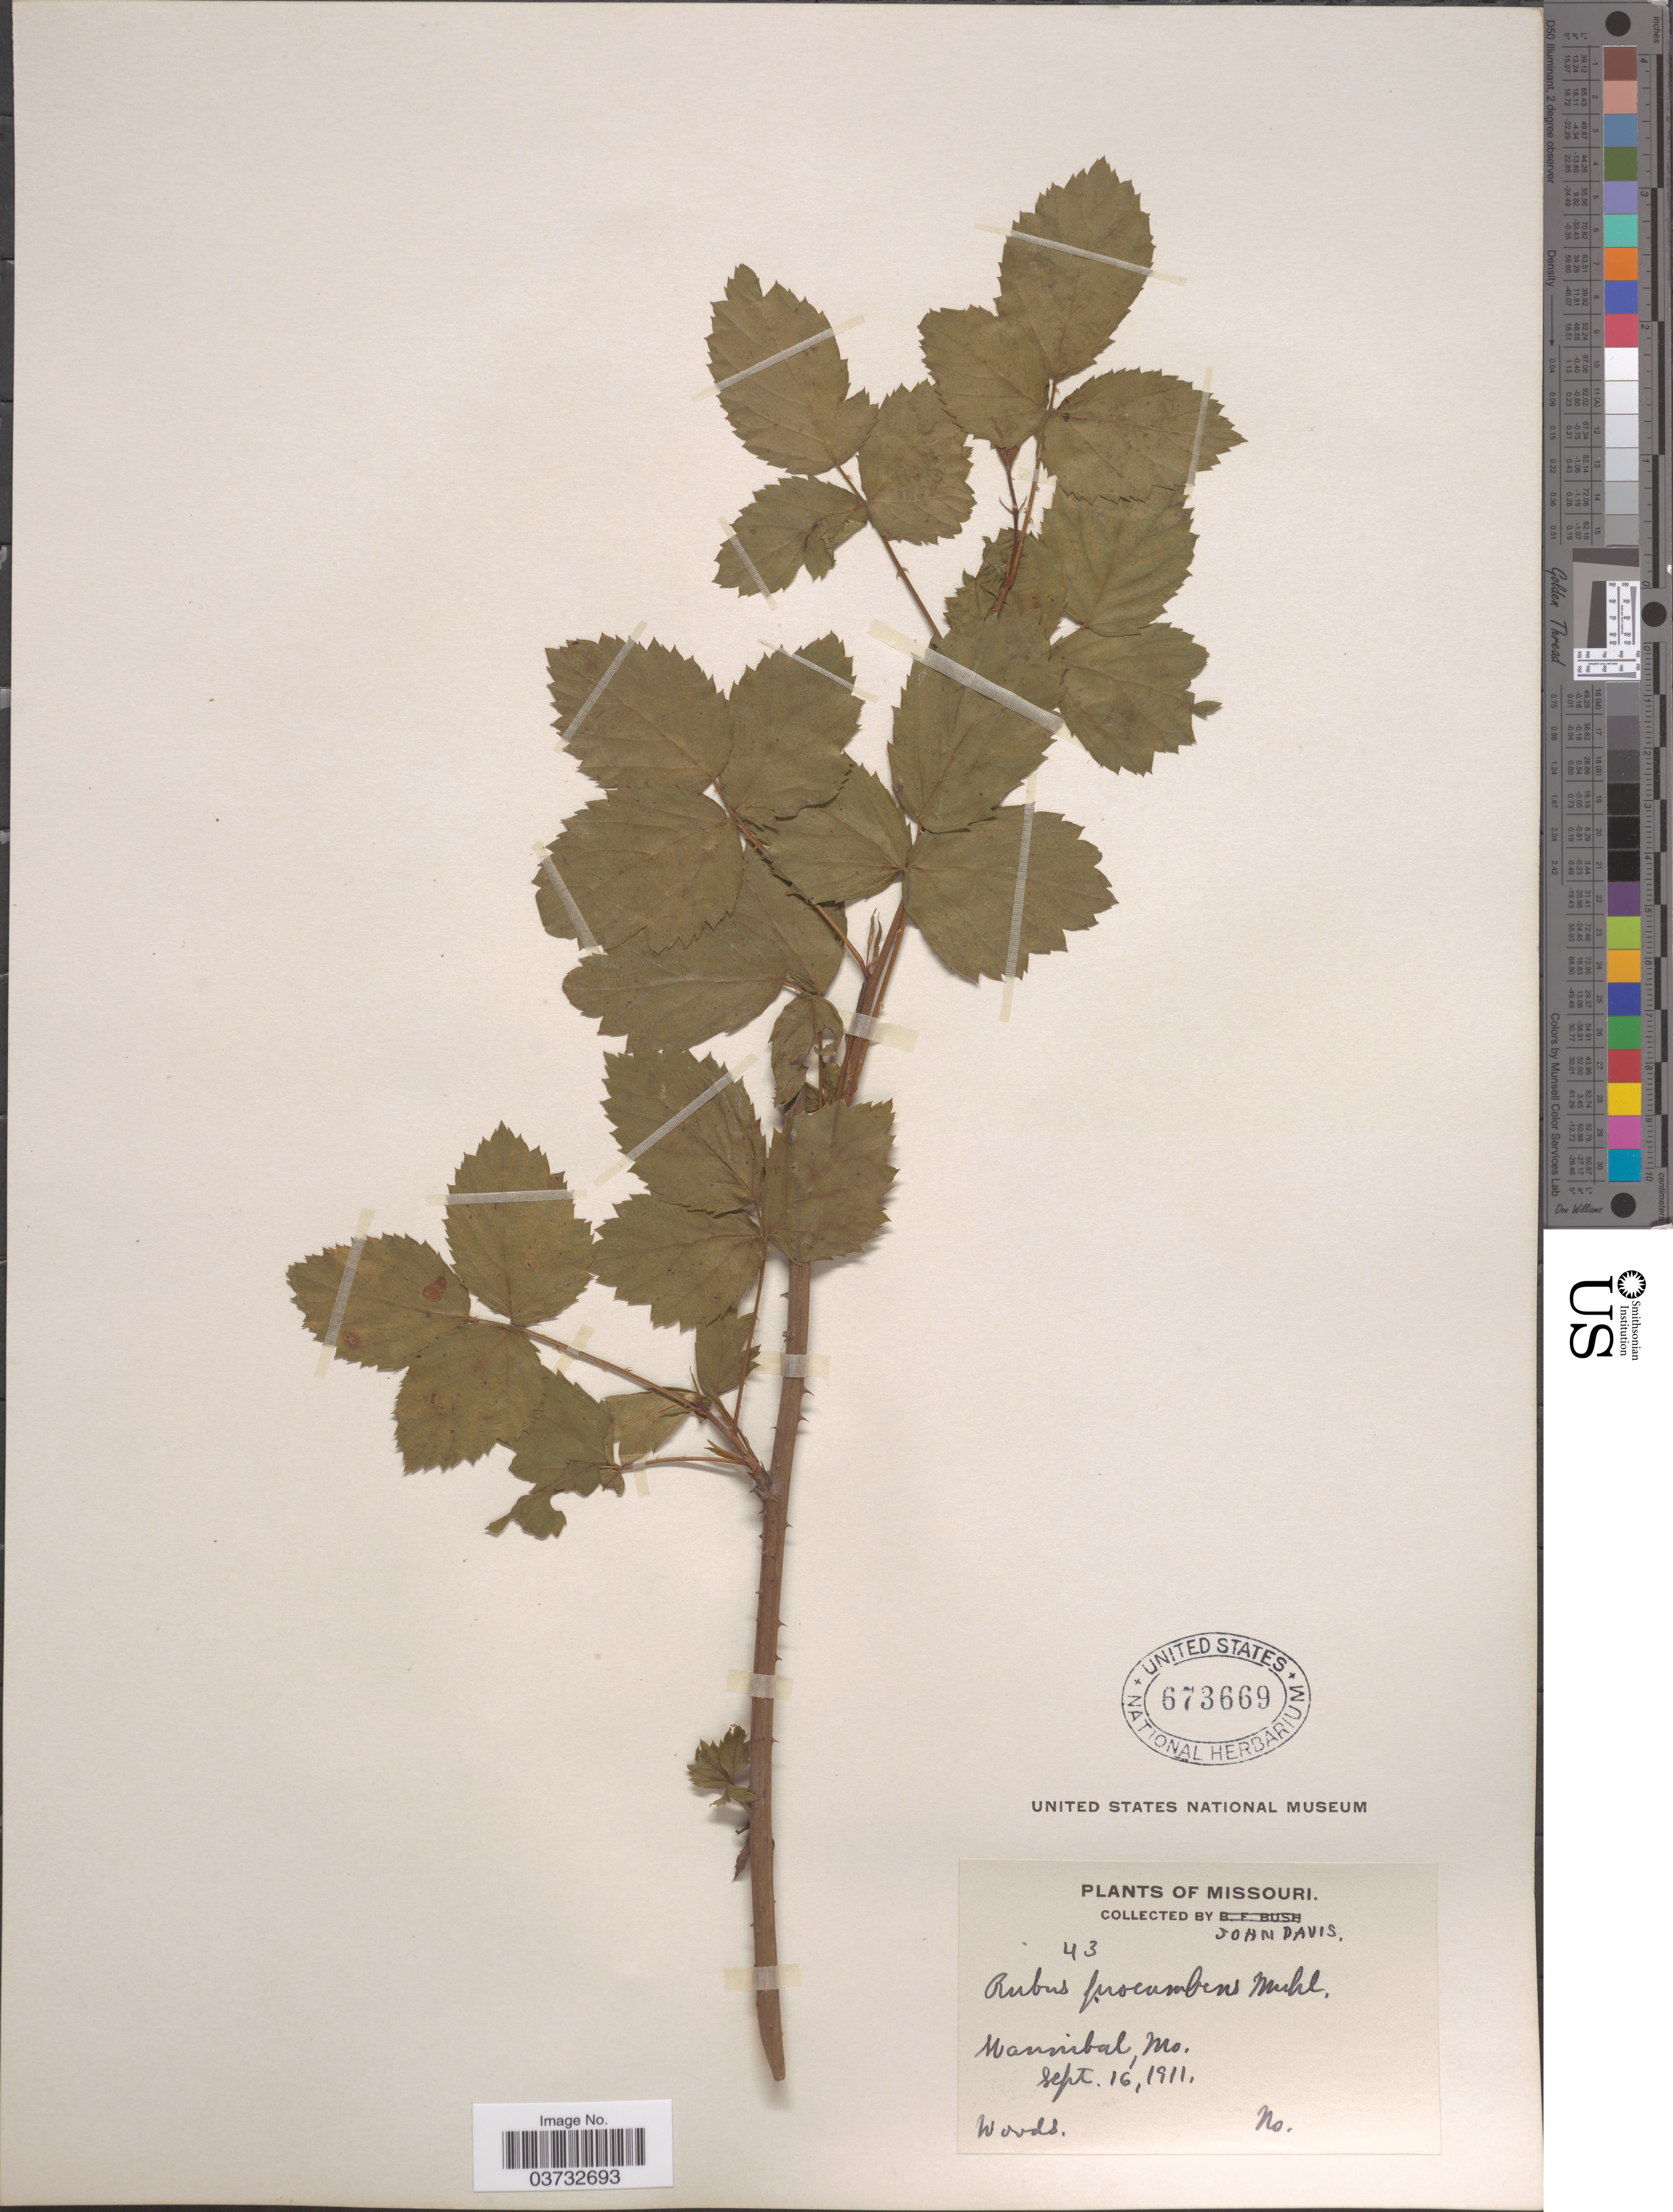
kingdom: Plantae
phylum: Tracheophyta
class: Magnoliopsida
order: Rosales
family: Rosaceae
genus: Rubus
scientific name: Rubus sp.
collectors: J. Davis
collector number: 43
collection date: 1911-09-16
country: United States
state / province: Missouri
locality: Hannibal.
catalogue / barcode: US 673669